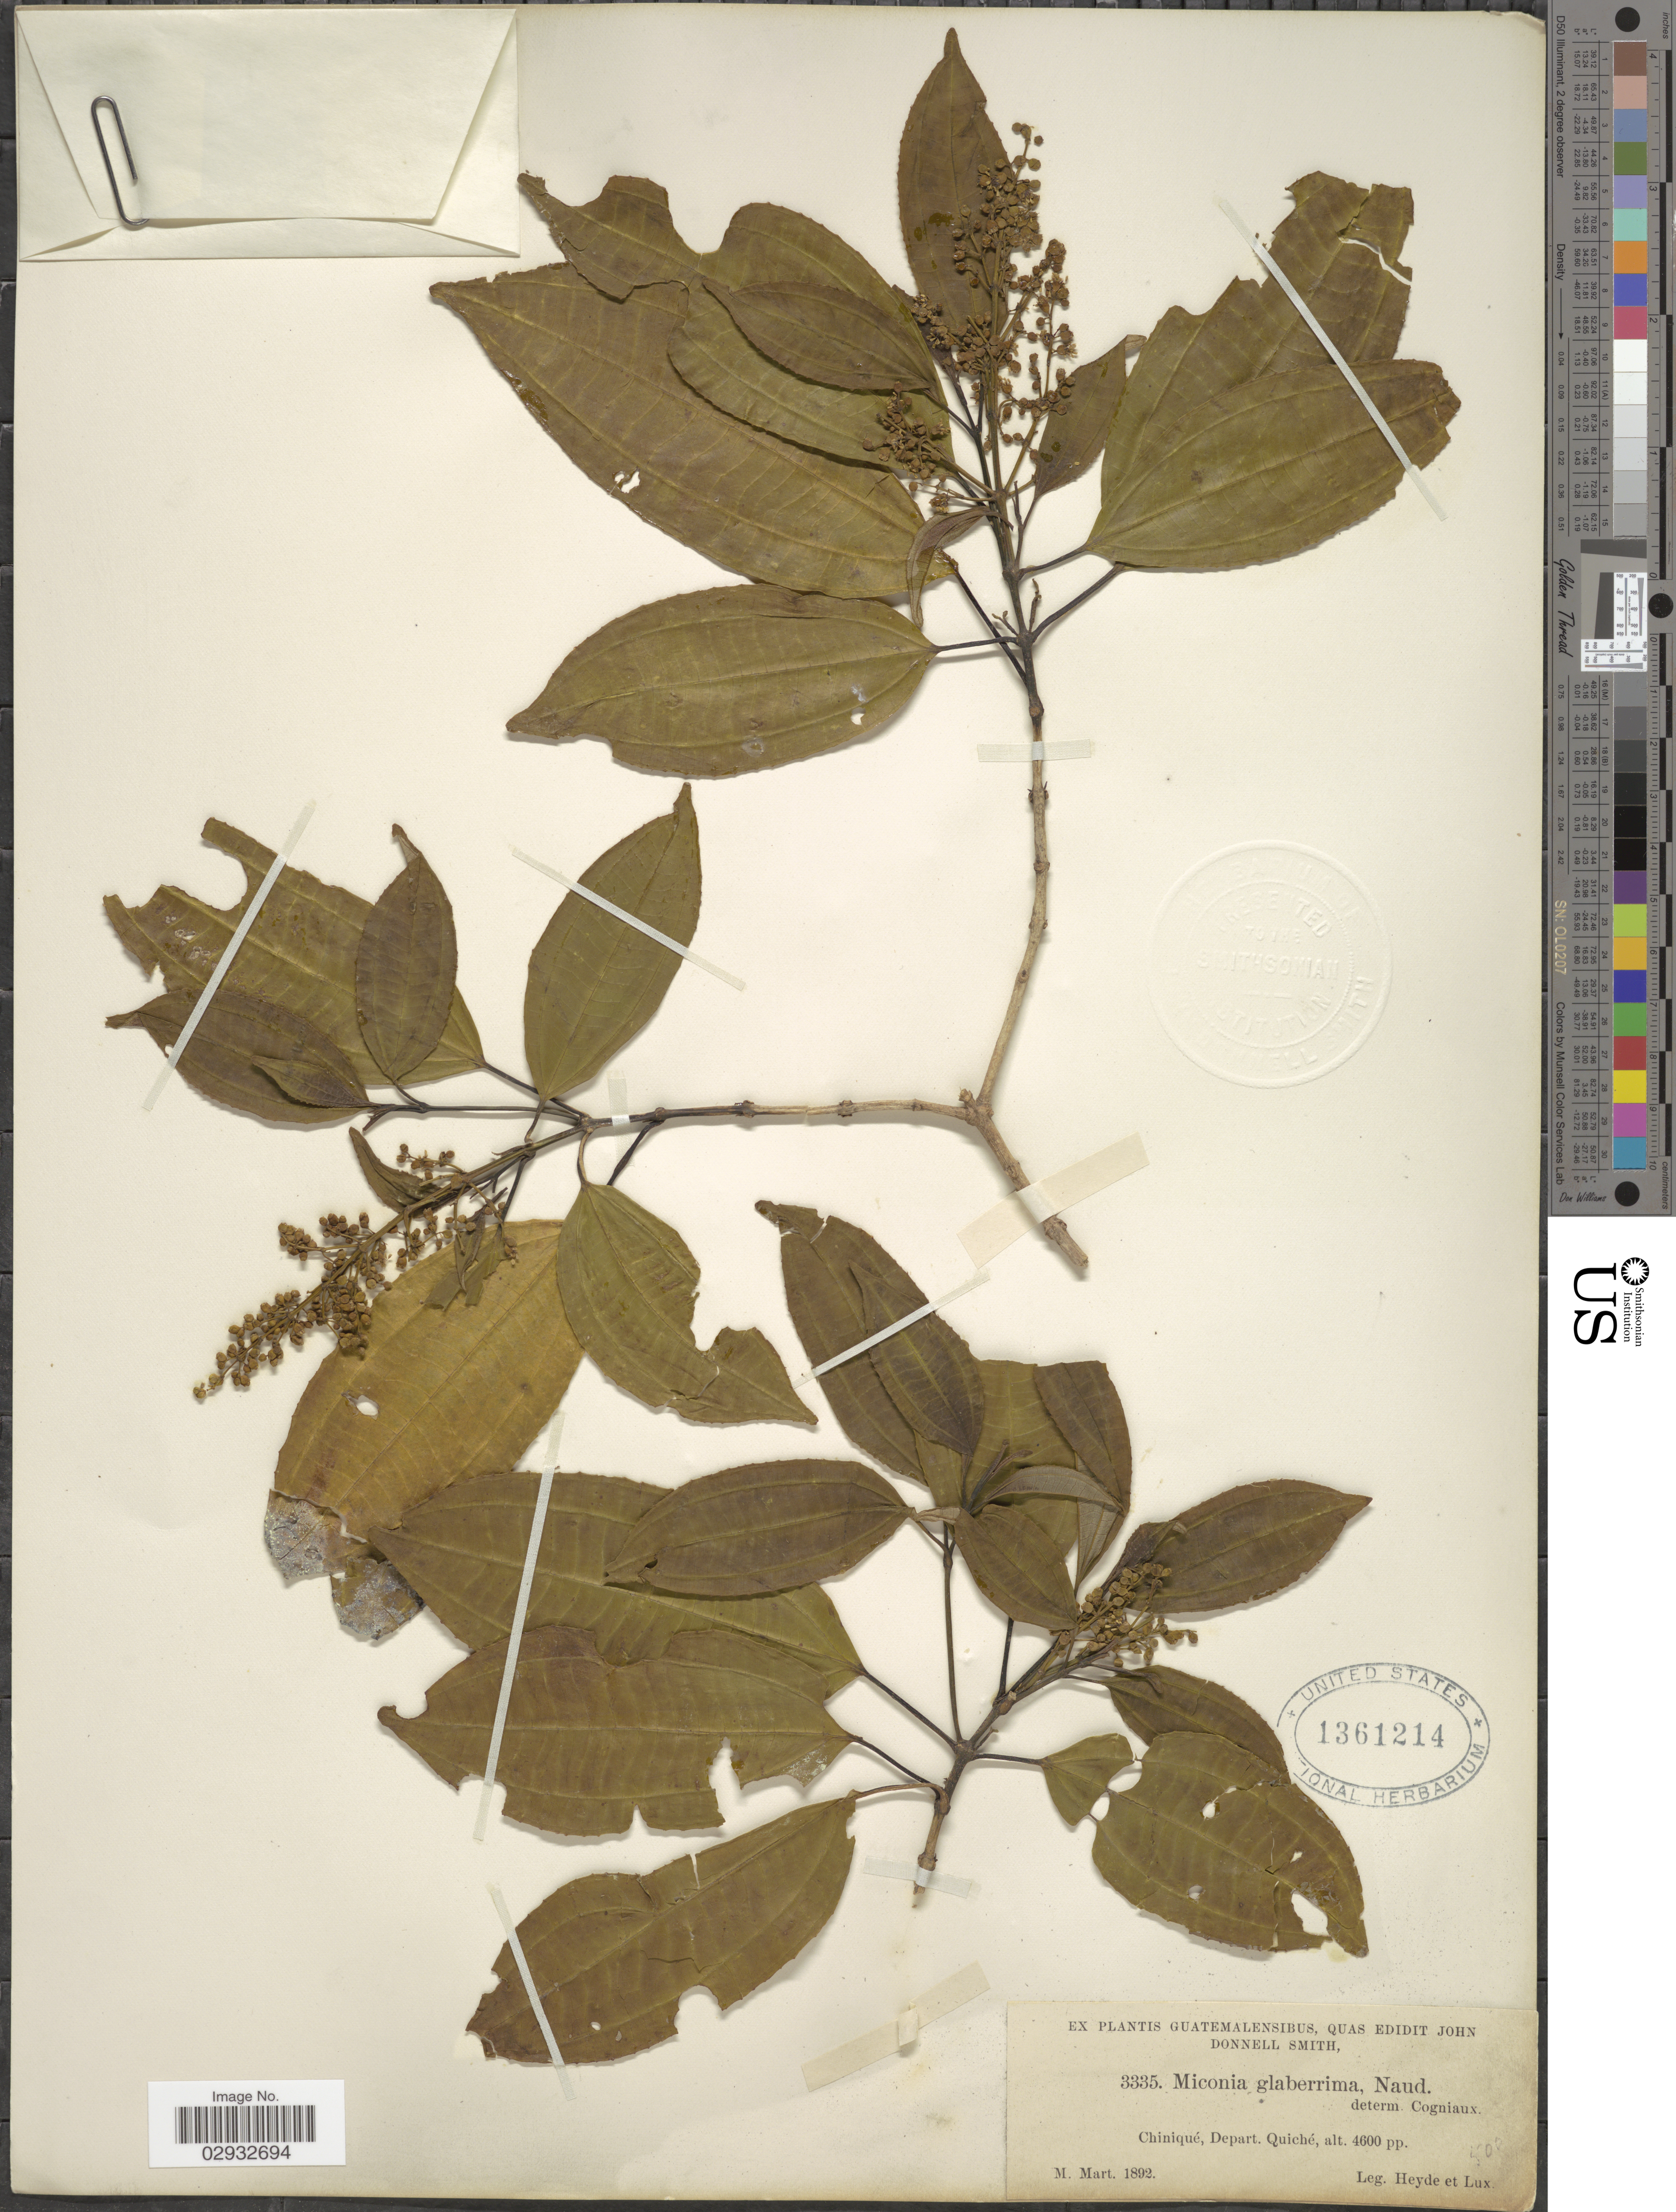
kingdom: Plantae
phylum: Tracheophyta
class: Magnoliopsida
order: Myrtales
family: Melastomataceae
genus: Miconia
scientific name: Miconia glaberrima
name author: (Schltdl.) Naudin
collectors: Heyde & Lux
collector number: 3335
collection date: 1892-03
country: Guatemala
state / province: El Quiché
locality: Chiniqué, Depart. Quiché.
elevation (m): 1402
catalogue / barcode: US 1361214